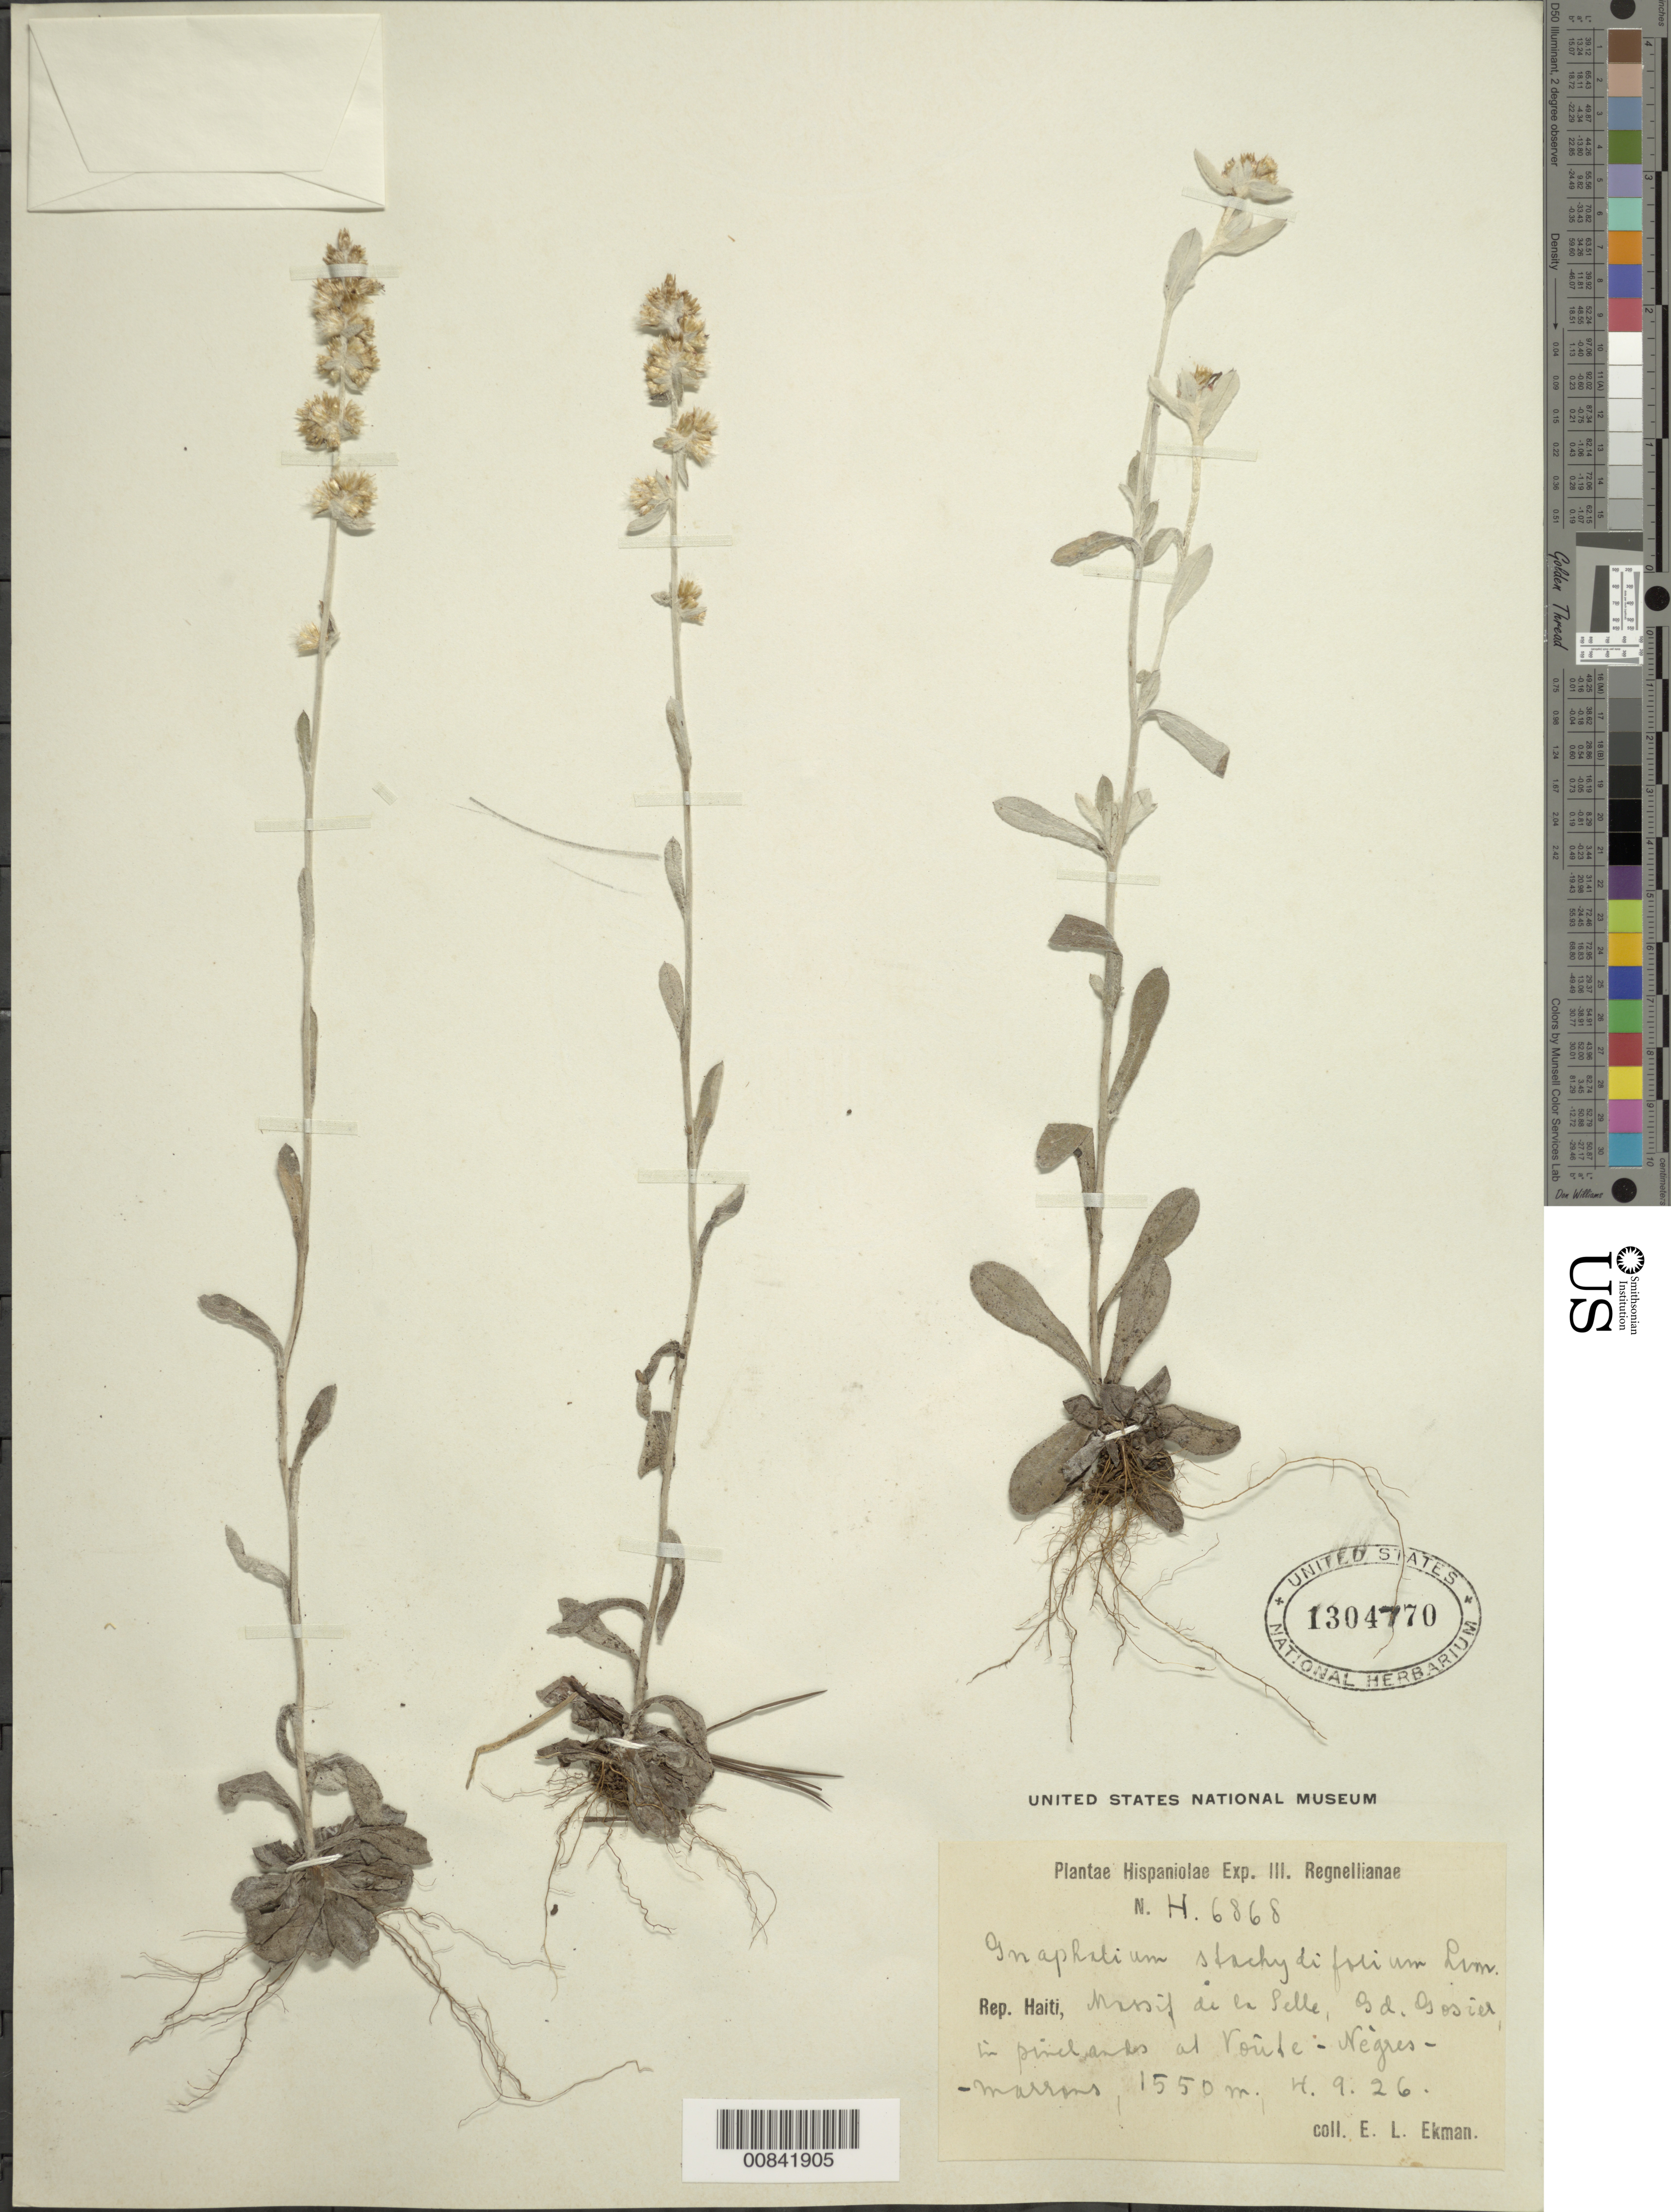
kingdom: Plantae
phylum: Tracheophyta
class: Magnoliopsida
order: Asterales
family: Asteraceae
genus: Gamochaeta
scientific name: Gamochaeta stachydifolia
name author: (Lam.) Cabrera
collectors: E. L. Ekman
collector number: H 6868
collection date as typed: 04 Sep 1926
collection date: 1926-09-04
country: Haiti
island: Hispaniola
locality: Massif de la Selle, Gd. Grosier, at Voûte-Nègres-Marrons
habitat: In pinelands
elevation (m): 1550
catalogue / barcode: US 1304770